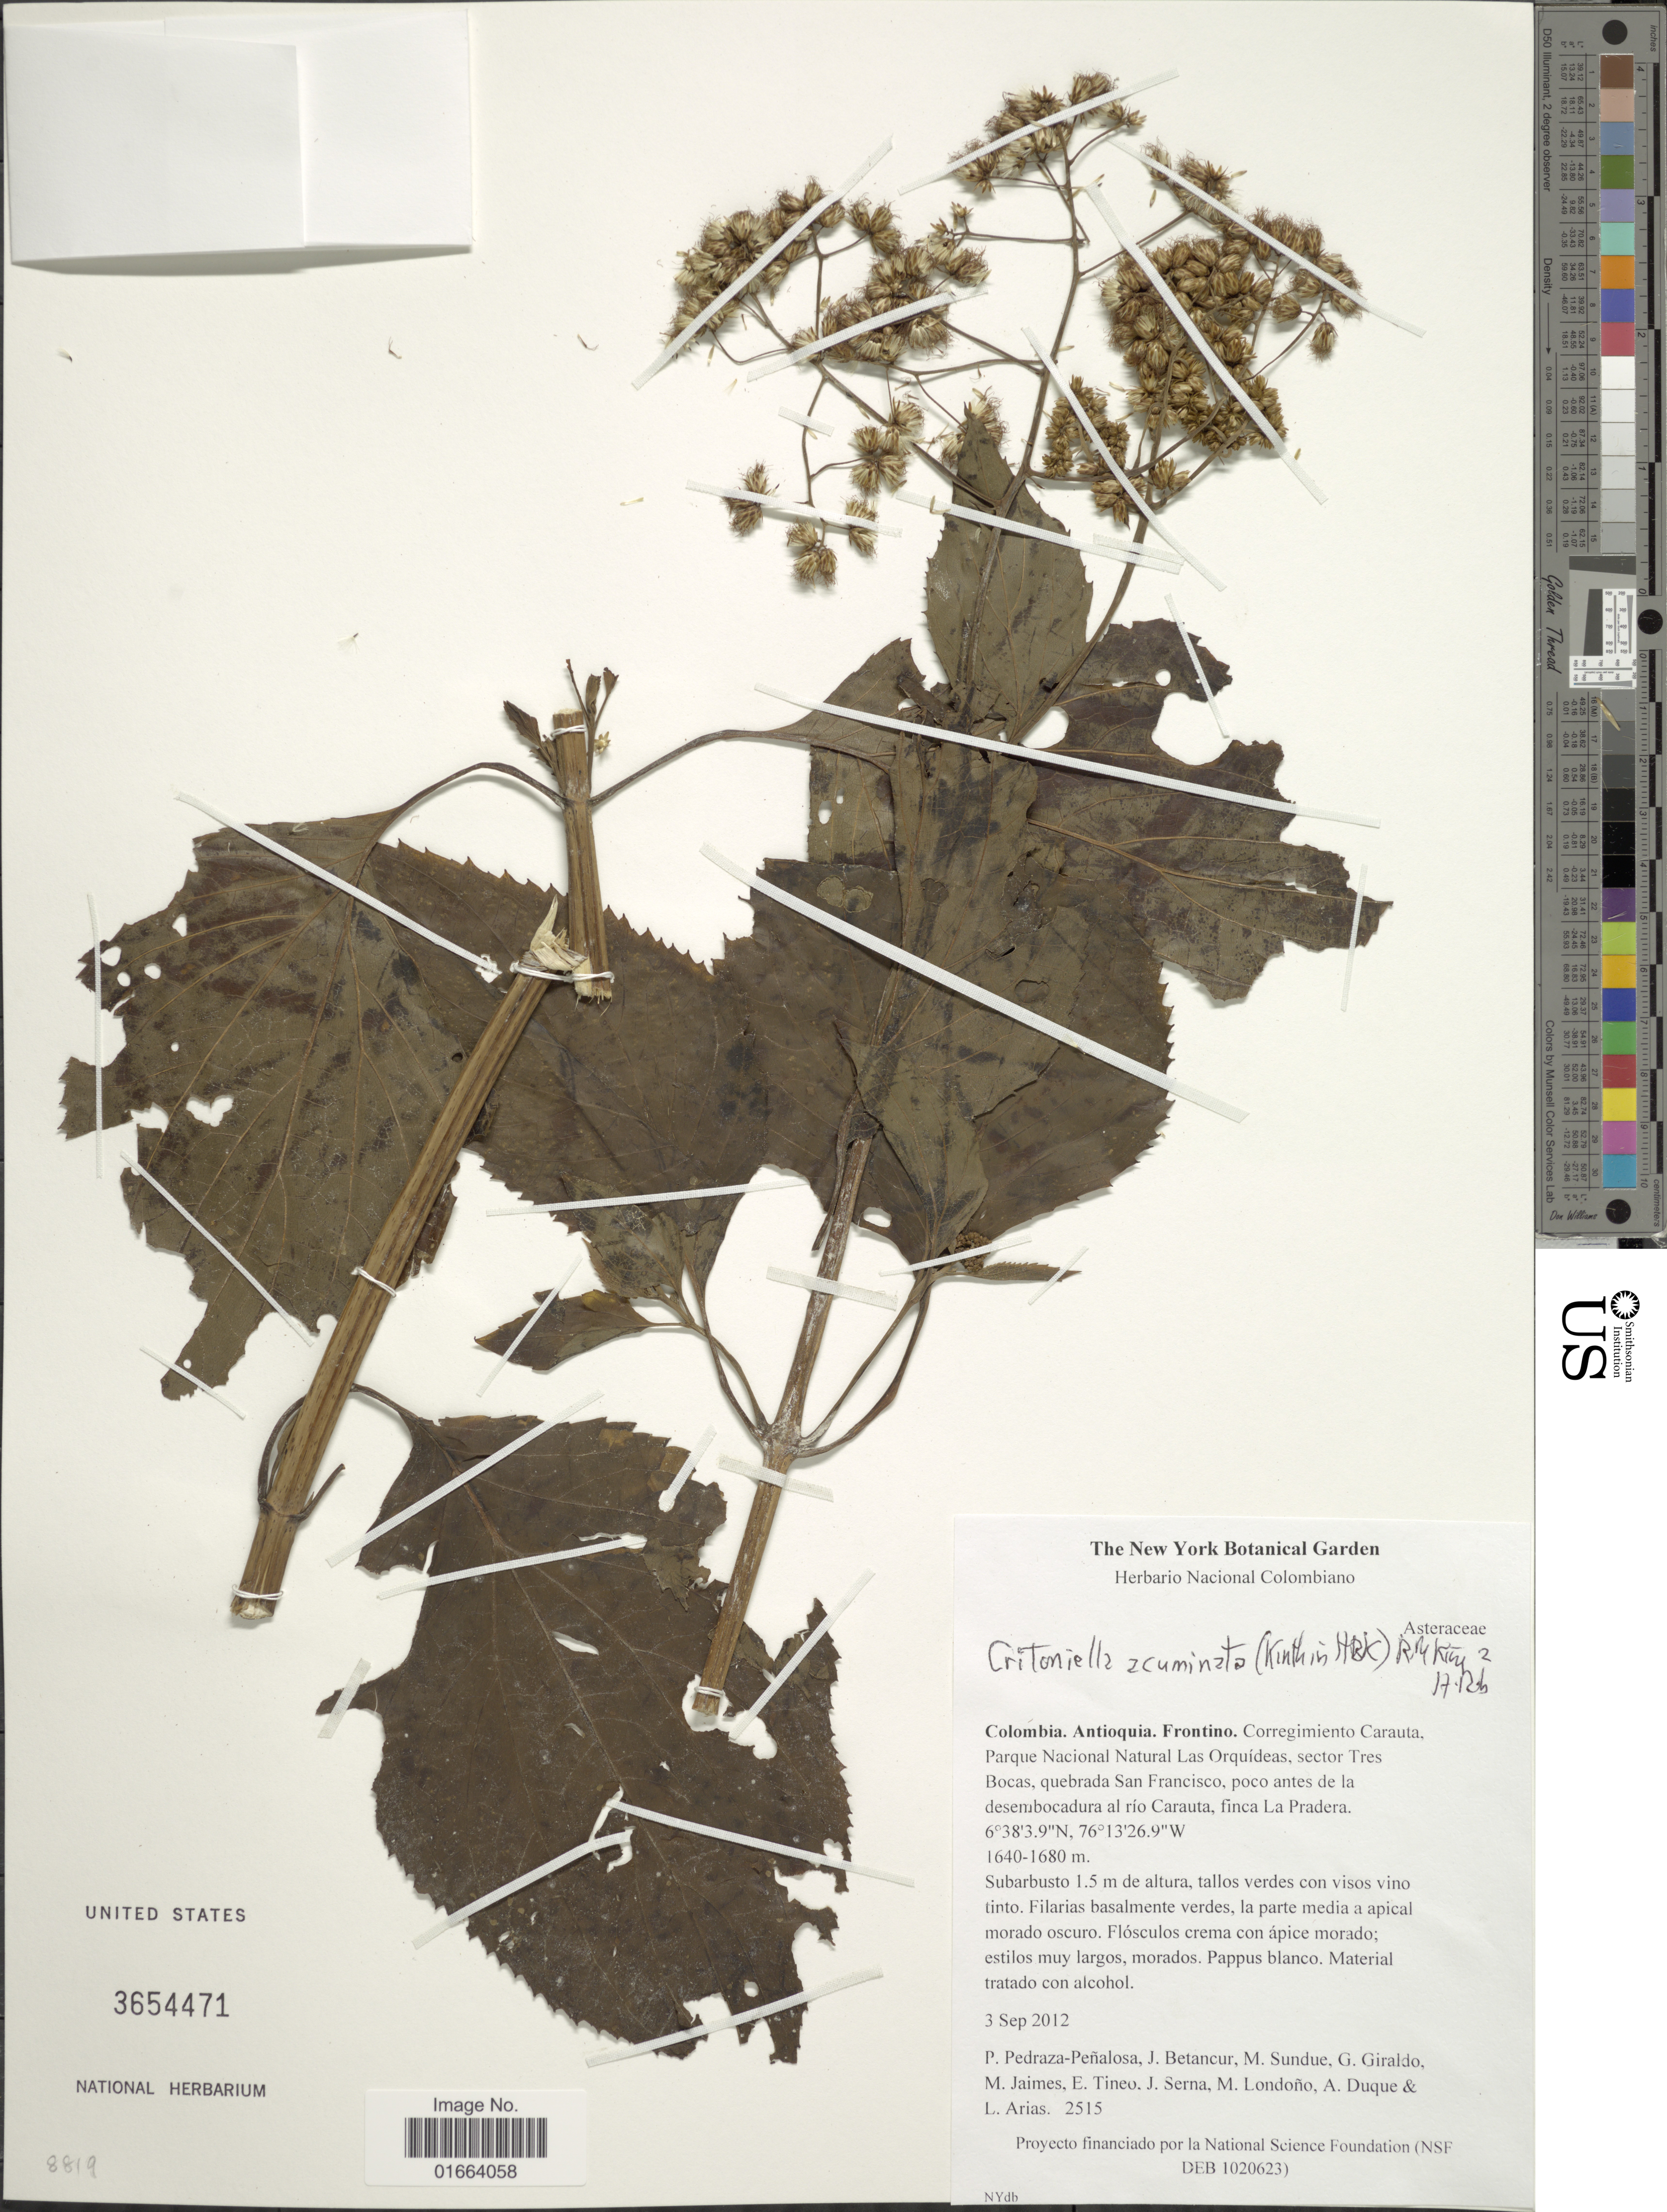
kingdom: Plantae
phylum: Tracheophyta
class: Magnoliopsida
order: Asterales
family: Asteraceae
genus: Critoniella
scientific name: Critoniella acuminata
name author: (Kunth) R.M. King & H. Rob.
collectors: P. Pedraza-Peñalosa, J. Betancur, M. Sundue, G. Giraldo & et al.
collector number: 2515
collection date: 2012-09-03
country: Colombia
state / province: Antioquia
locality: Frontino. Corriegimiento Carauta, Parque Nacional Las Orquídas, sector Tres Bocas, quebrada San Francisco, poco antes de la desembocadura al río Carauta, finca La Pradera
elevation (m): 1640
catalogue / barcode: US 3654471